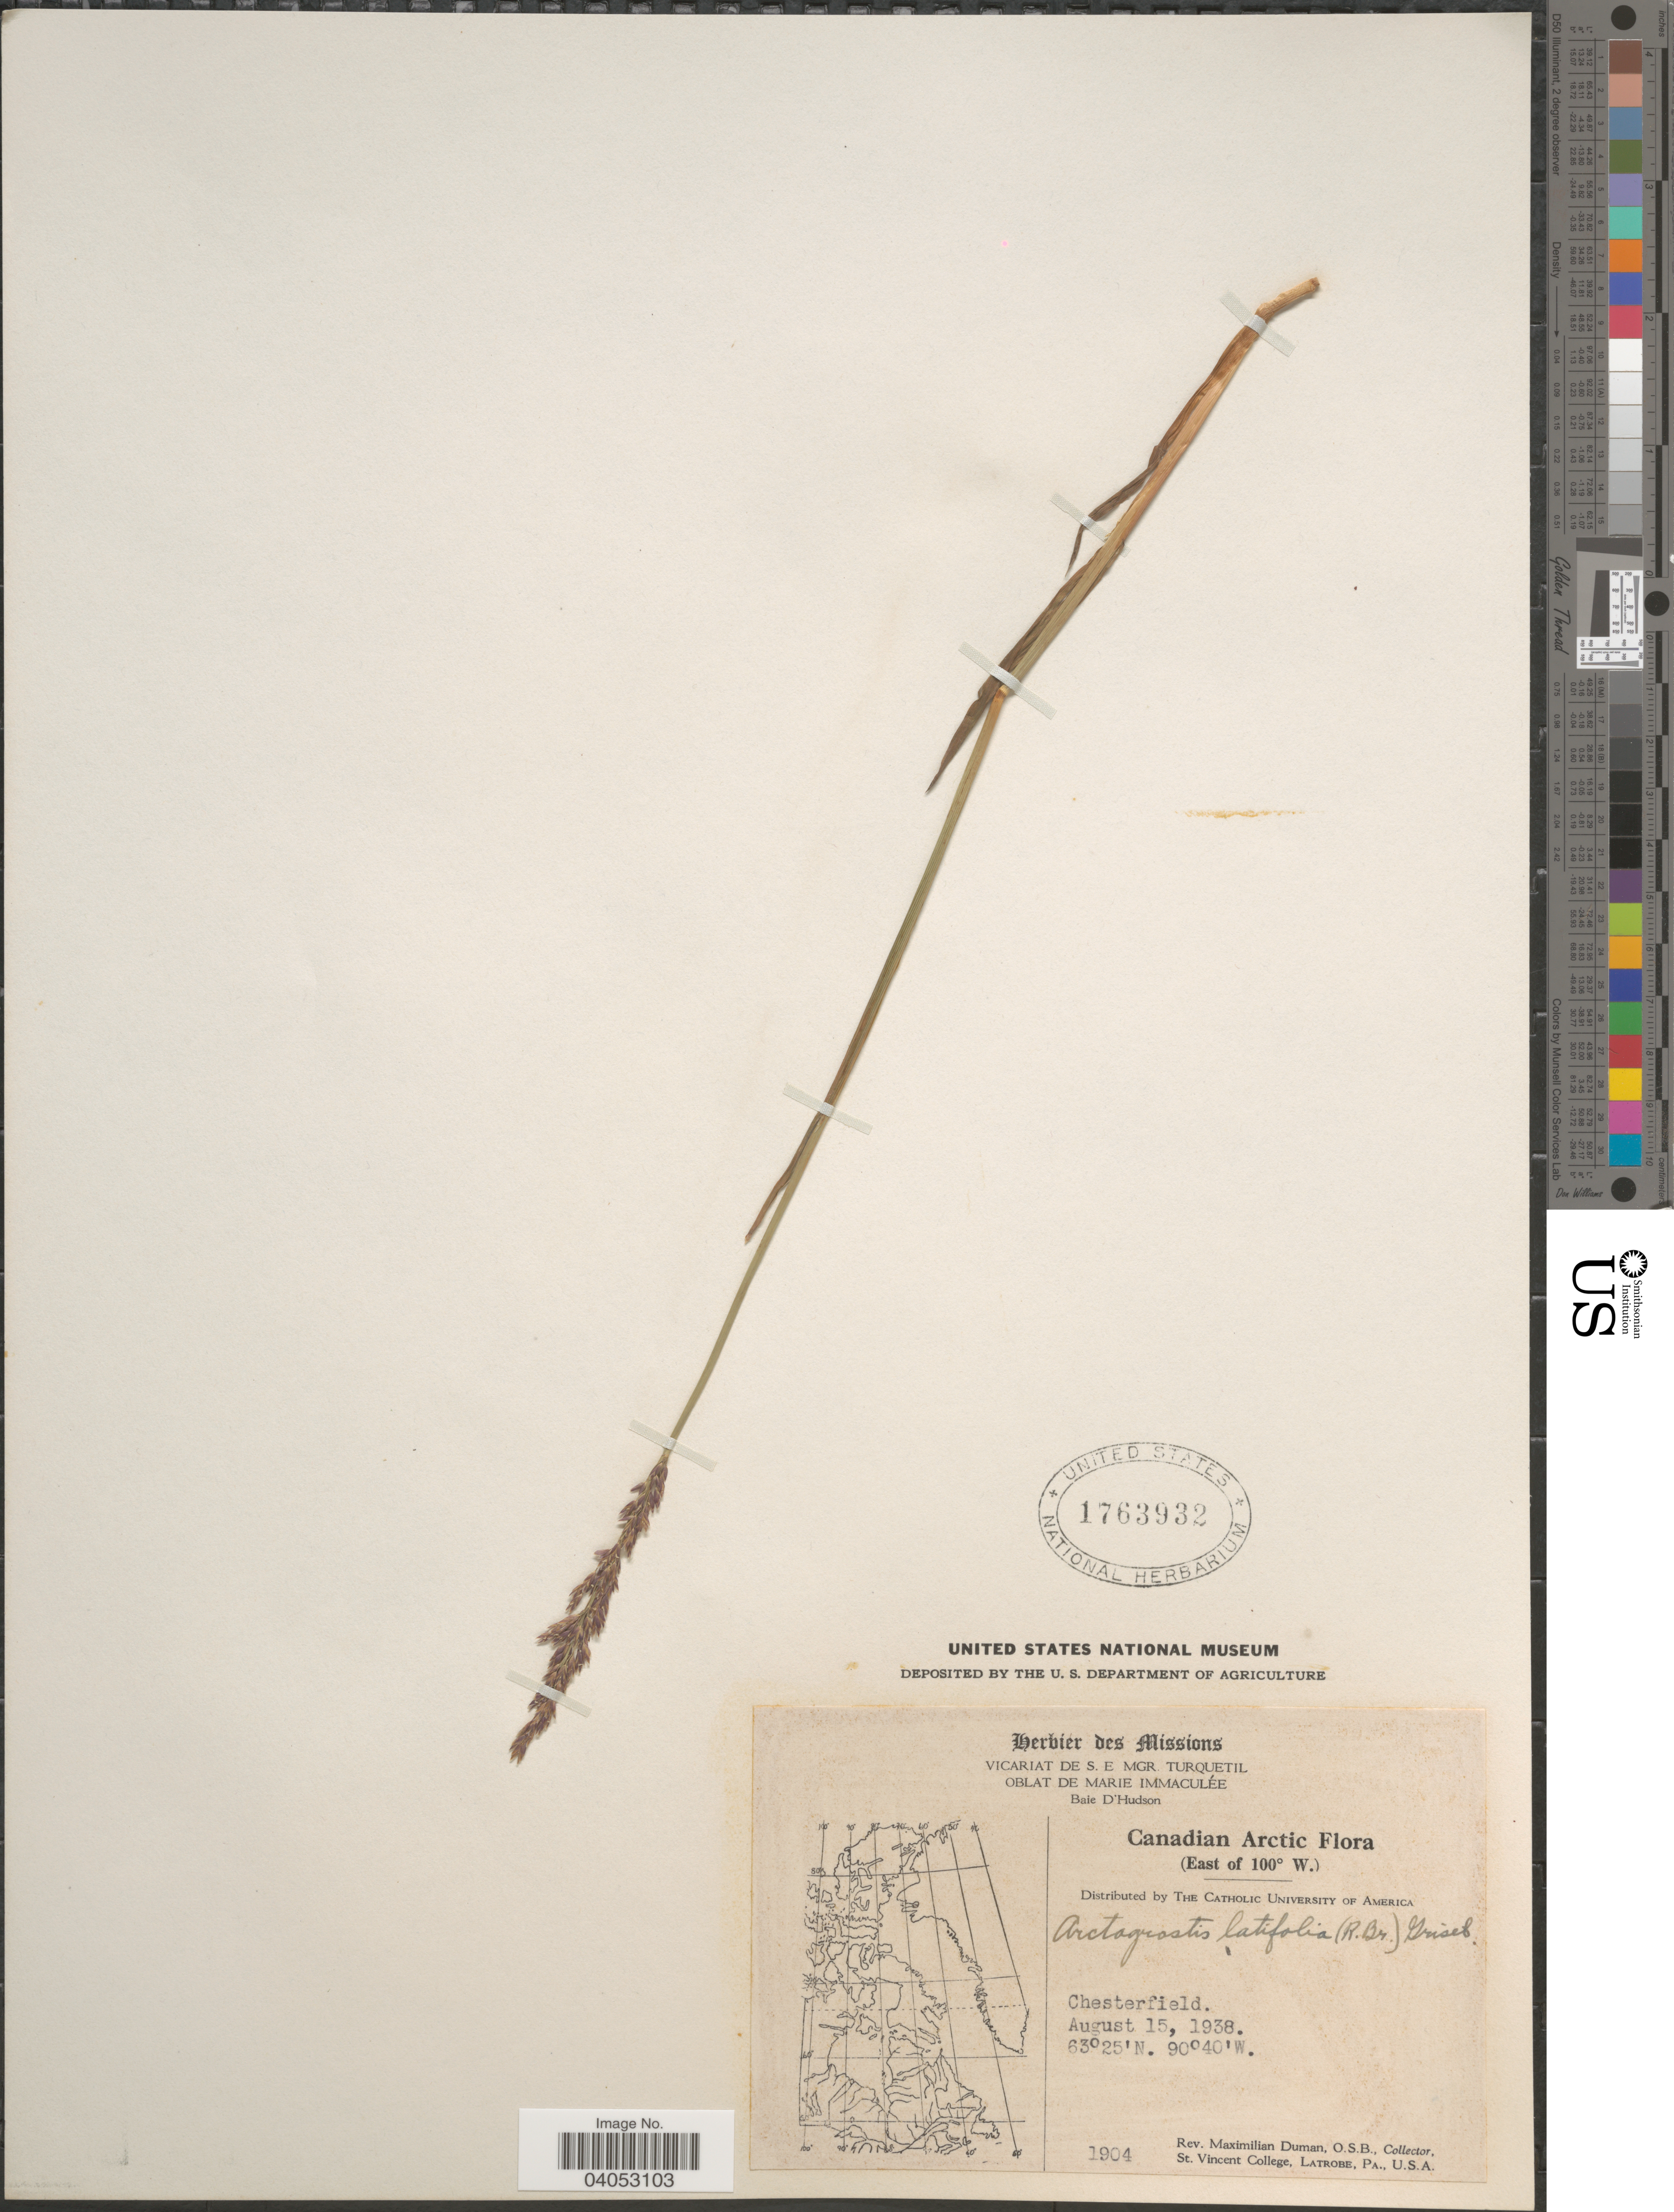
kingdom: Plantae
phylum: Tracheophyta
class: Liliopsida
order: Poales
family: Poaceae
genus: Arctagrostis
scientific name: Arctagrostis latifolia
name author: (R. Br.) Griseb.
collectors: M. Duman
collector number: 1904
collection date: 1938-08-15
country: Canada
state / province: Nunavut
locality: Canadian Arctic (East of 100º W.). Chesterfield.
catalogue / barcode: US 1763932